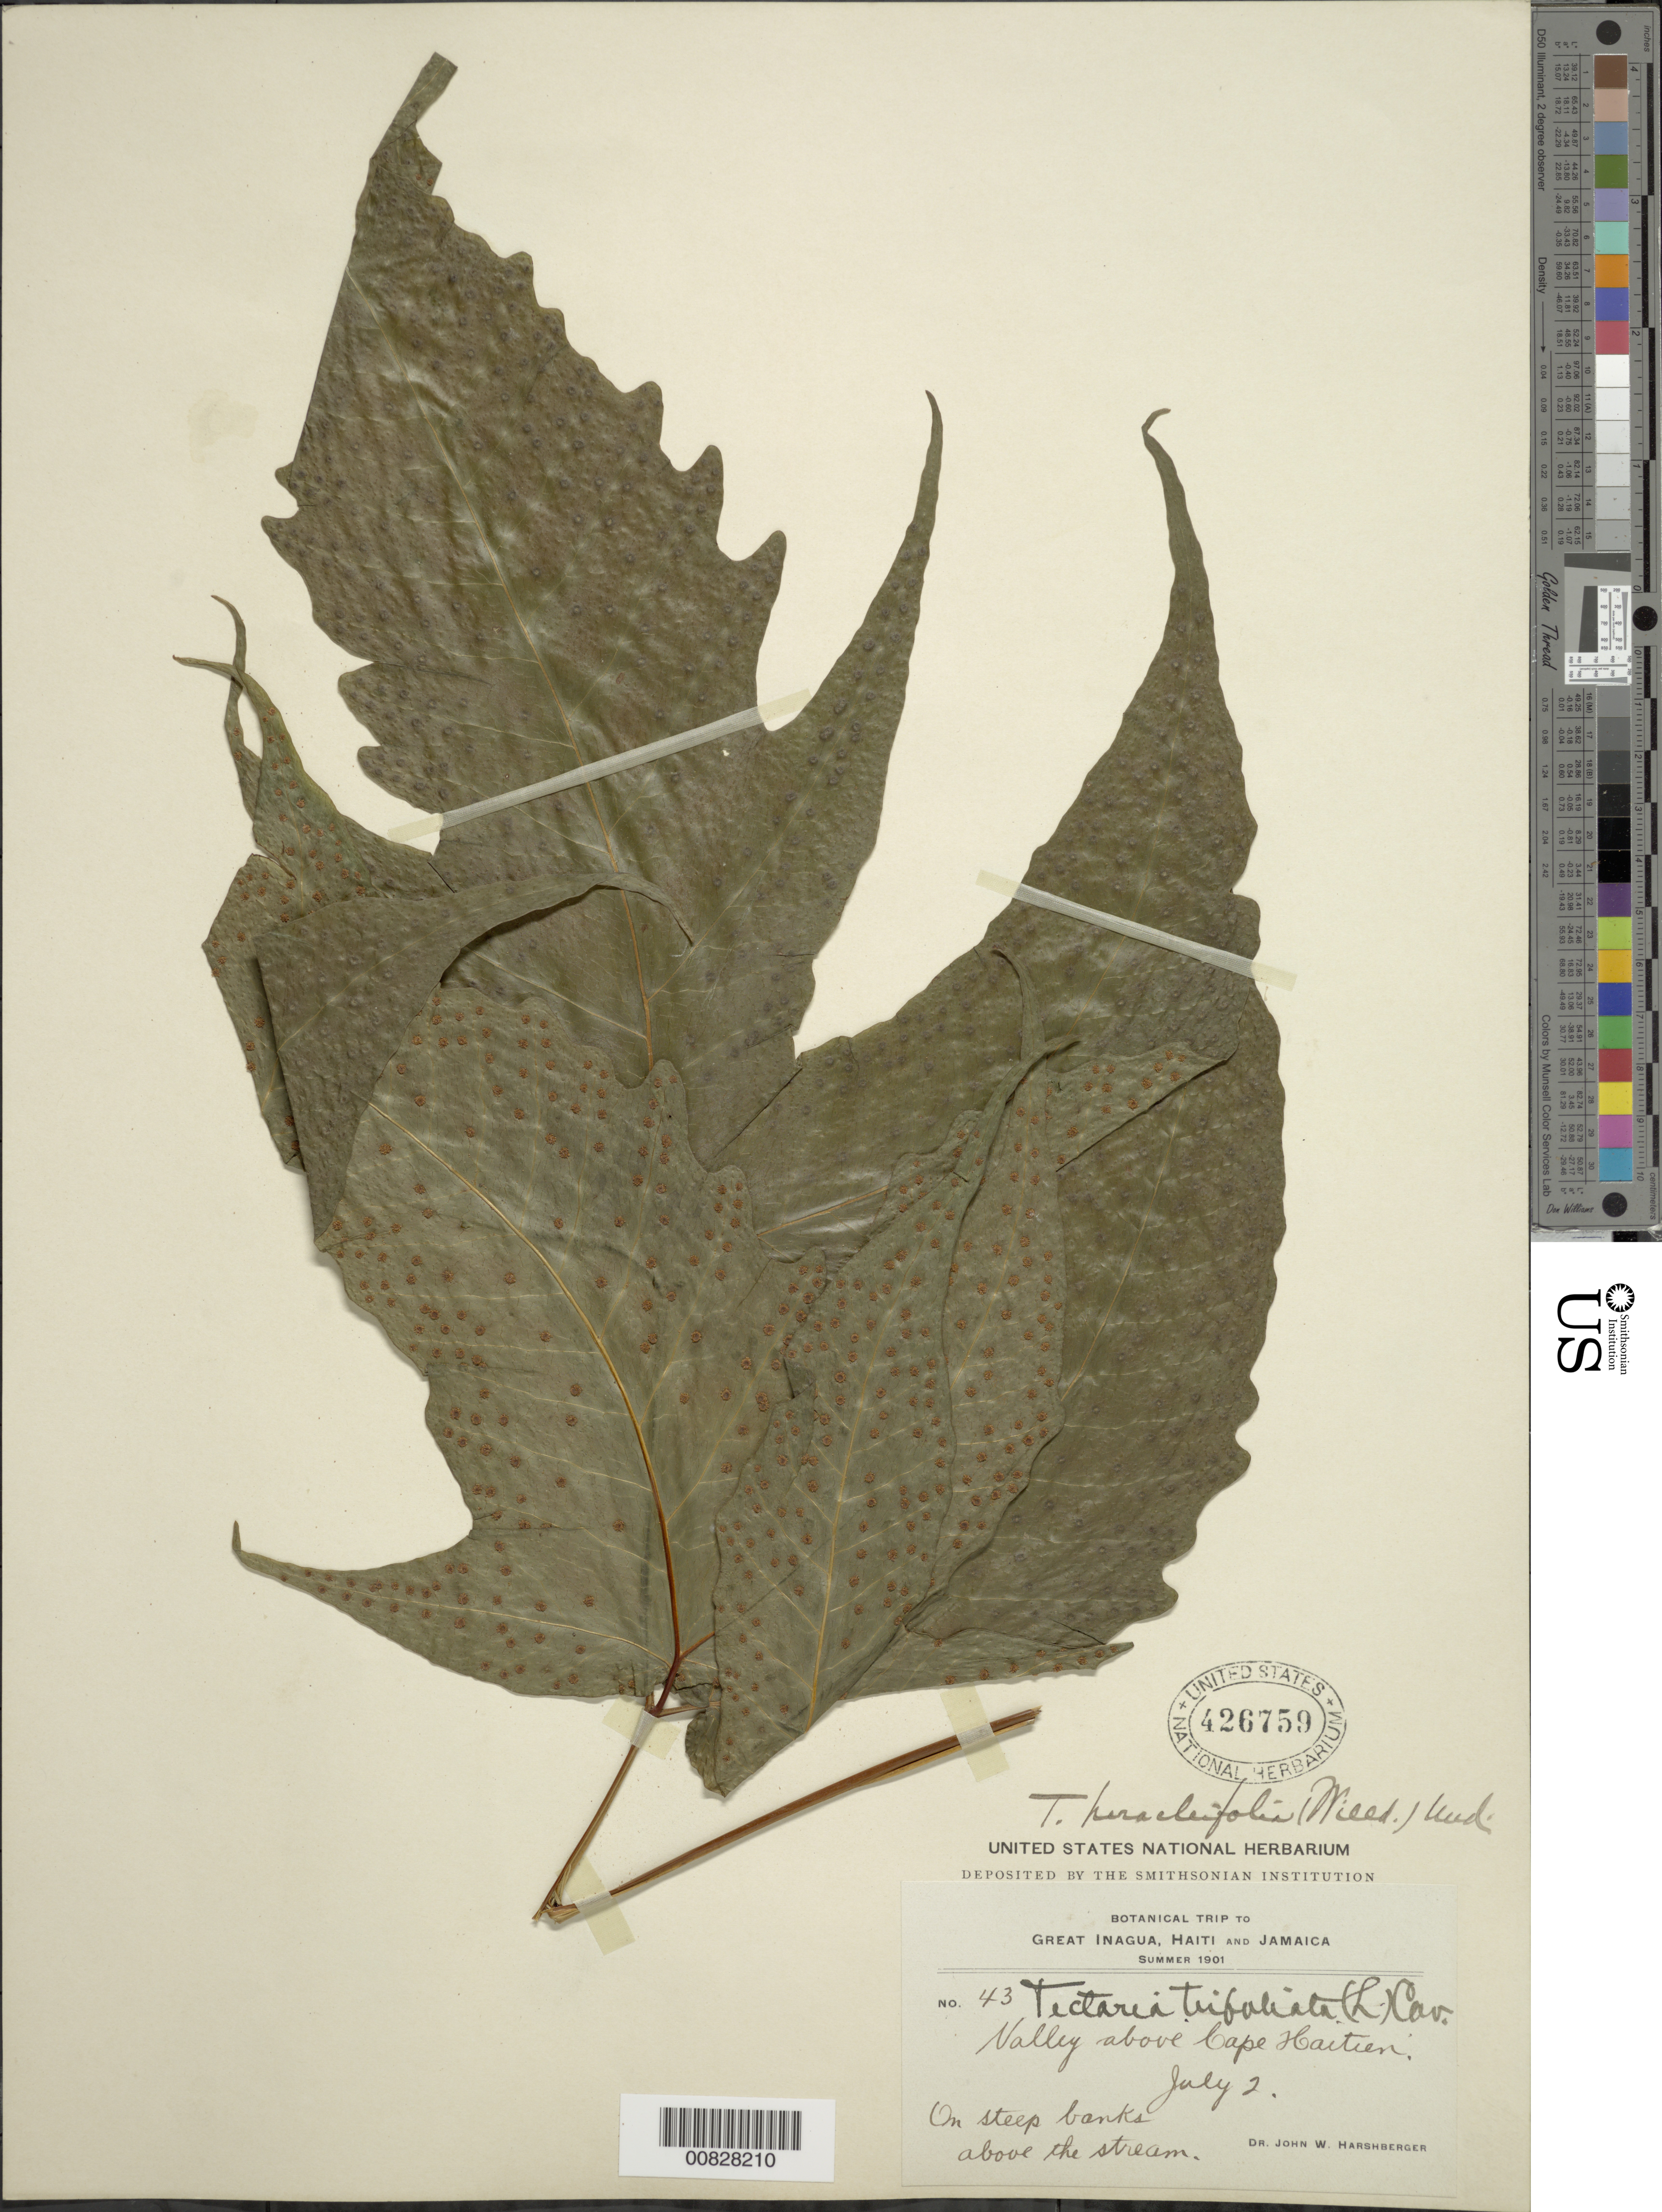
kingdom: Plantae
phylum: Tracheophyta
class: Polypodiopsida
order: Polypodiales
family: Tectariaceae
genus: Tectaria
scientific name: Tectaria heracleifolia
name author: (Willd.) Underw.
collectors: J. A. Harshberger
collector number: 43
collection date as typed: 02 Jul 1901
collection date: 1901-07-02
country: Haiti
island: Hispaniola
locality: Great Inagua, valley above Cape Haitien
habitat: Steep banks above stream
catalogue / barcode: US 426759